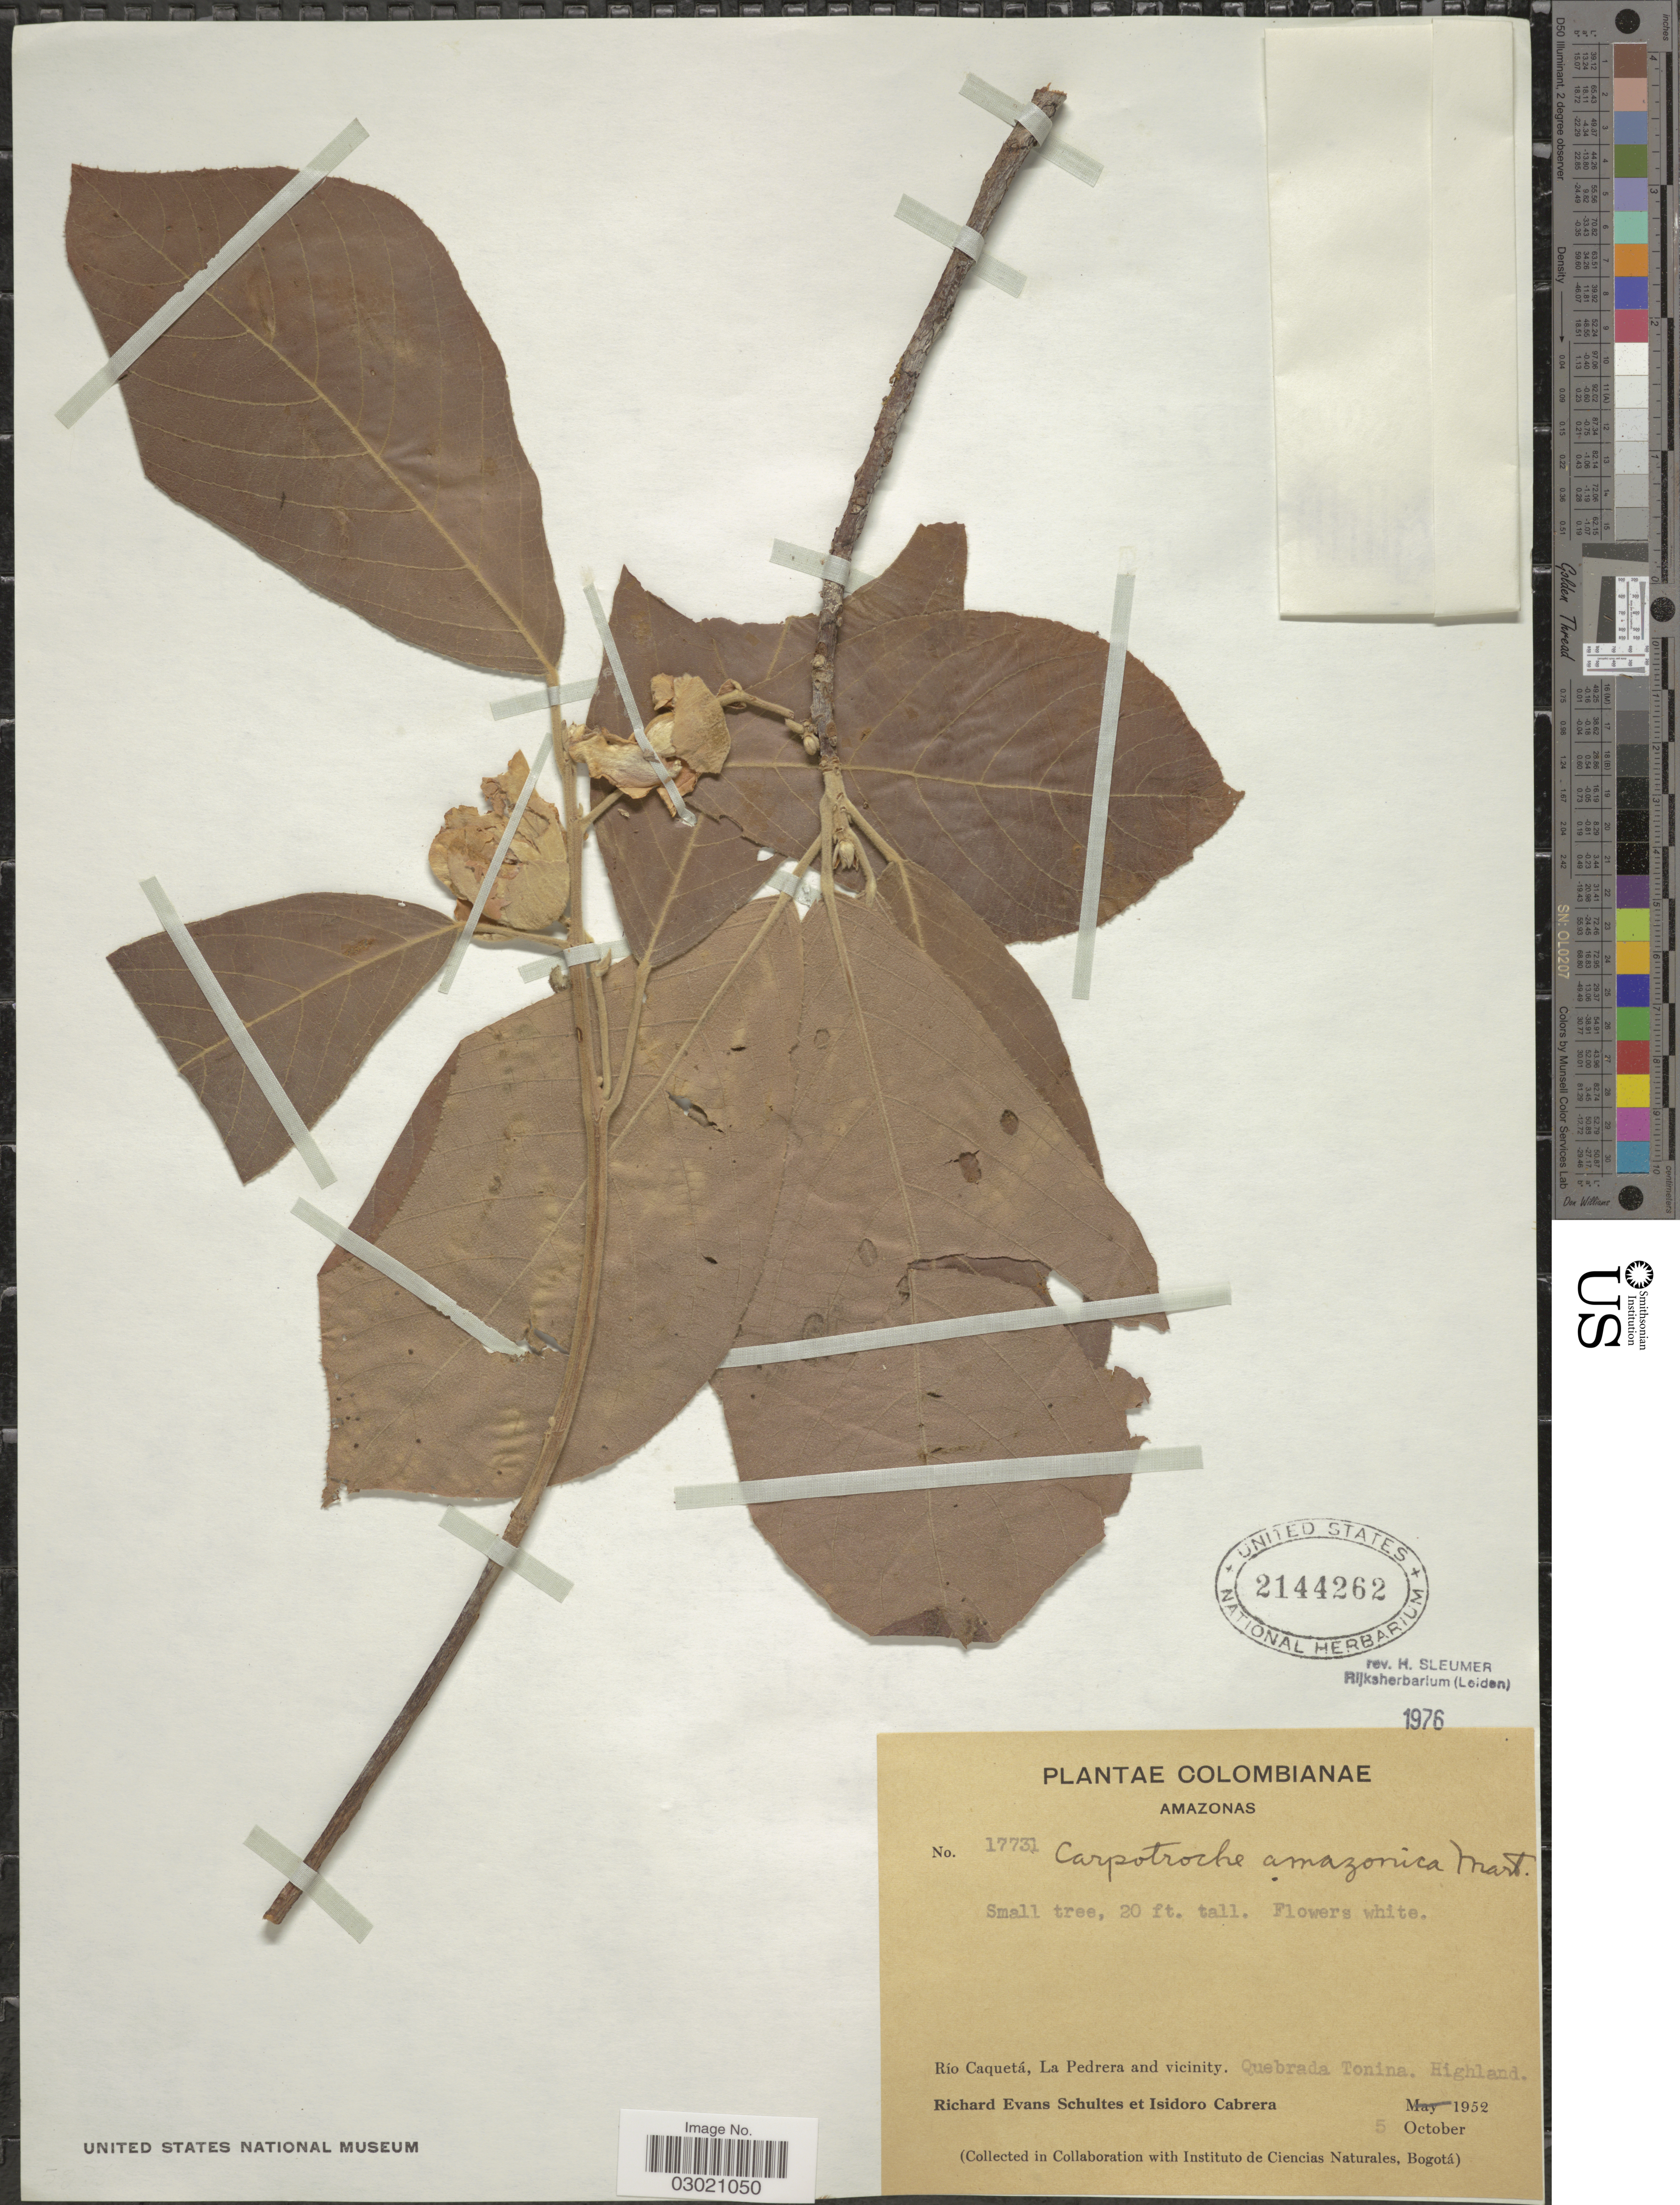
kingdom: Plantae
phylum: Tracheophyta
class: Magnoliopsida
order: Malpighiales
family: Achariaceae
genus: Carpotroche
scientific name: Carpotroche amazonica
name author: Mart. ex Eichler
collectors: R. E. Schultes & I. Cabrera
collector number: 17731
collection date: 1952-10-05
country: Colombia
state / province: Amazônas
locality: Río Caquetá, La Pedrera and vicinity. Quebrada Tonina. Highland.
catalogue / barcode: US 2144262